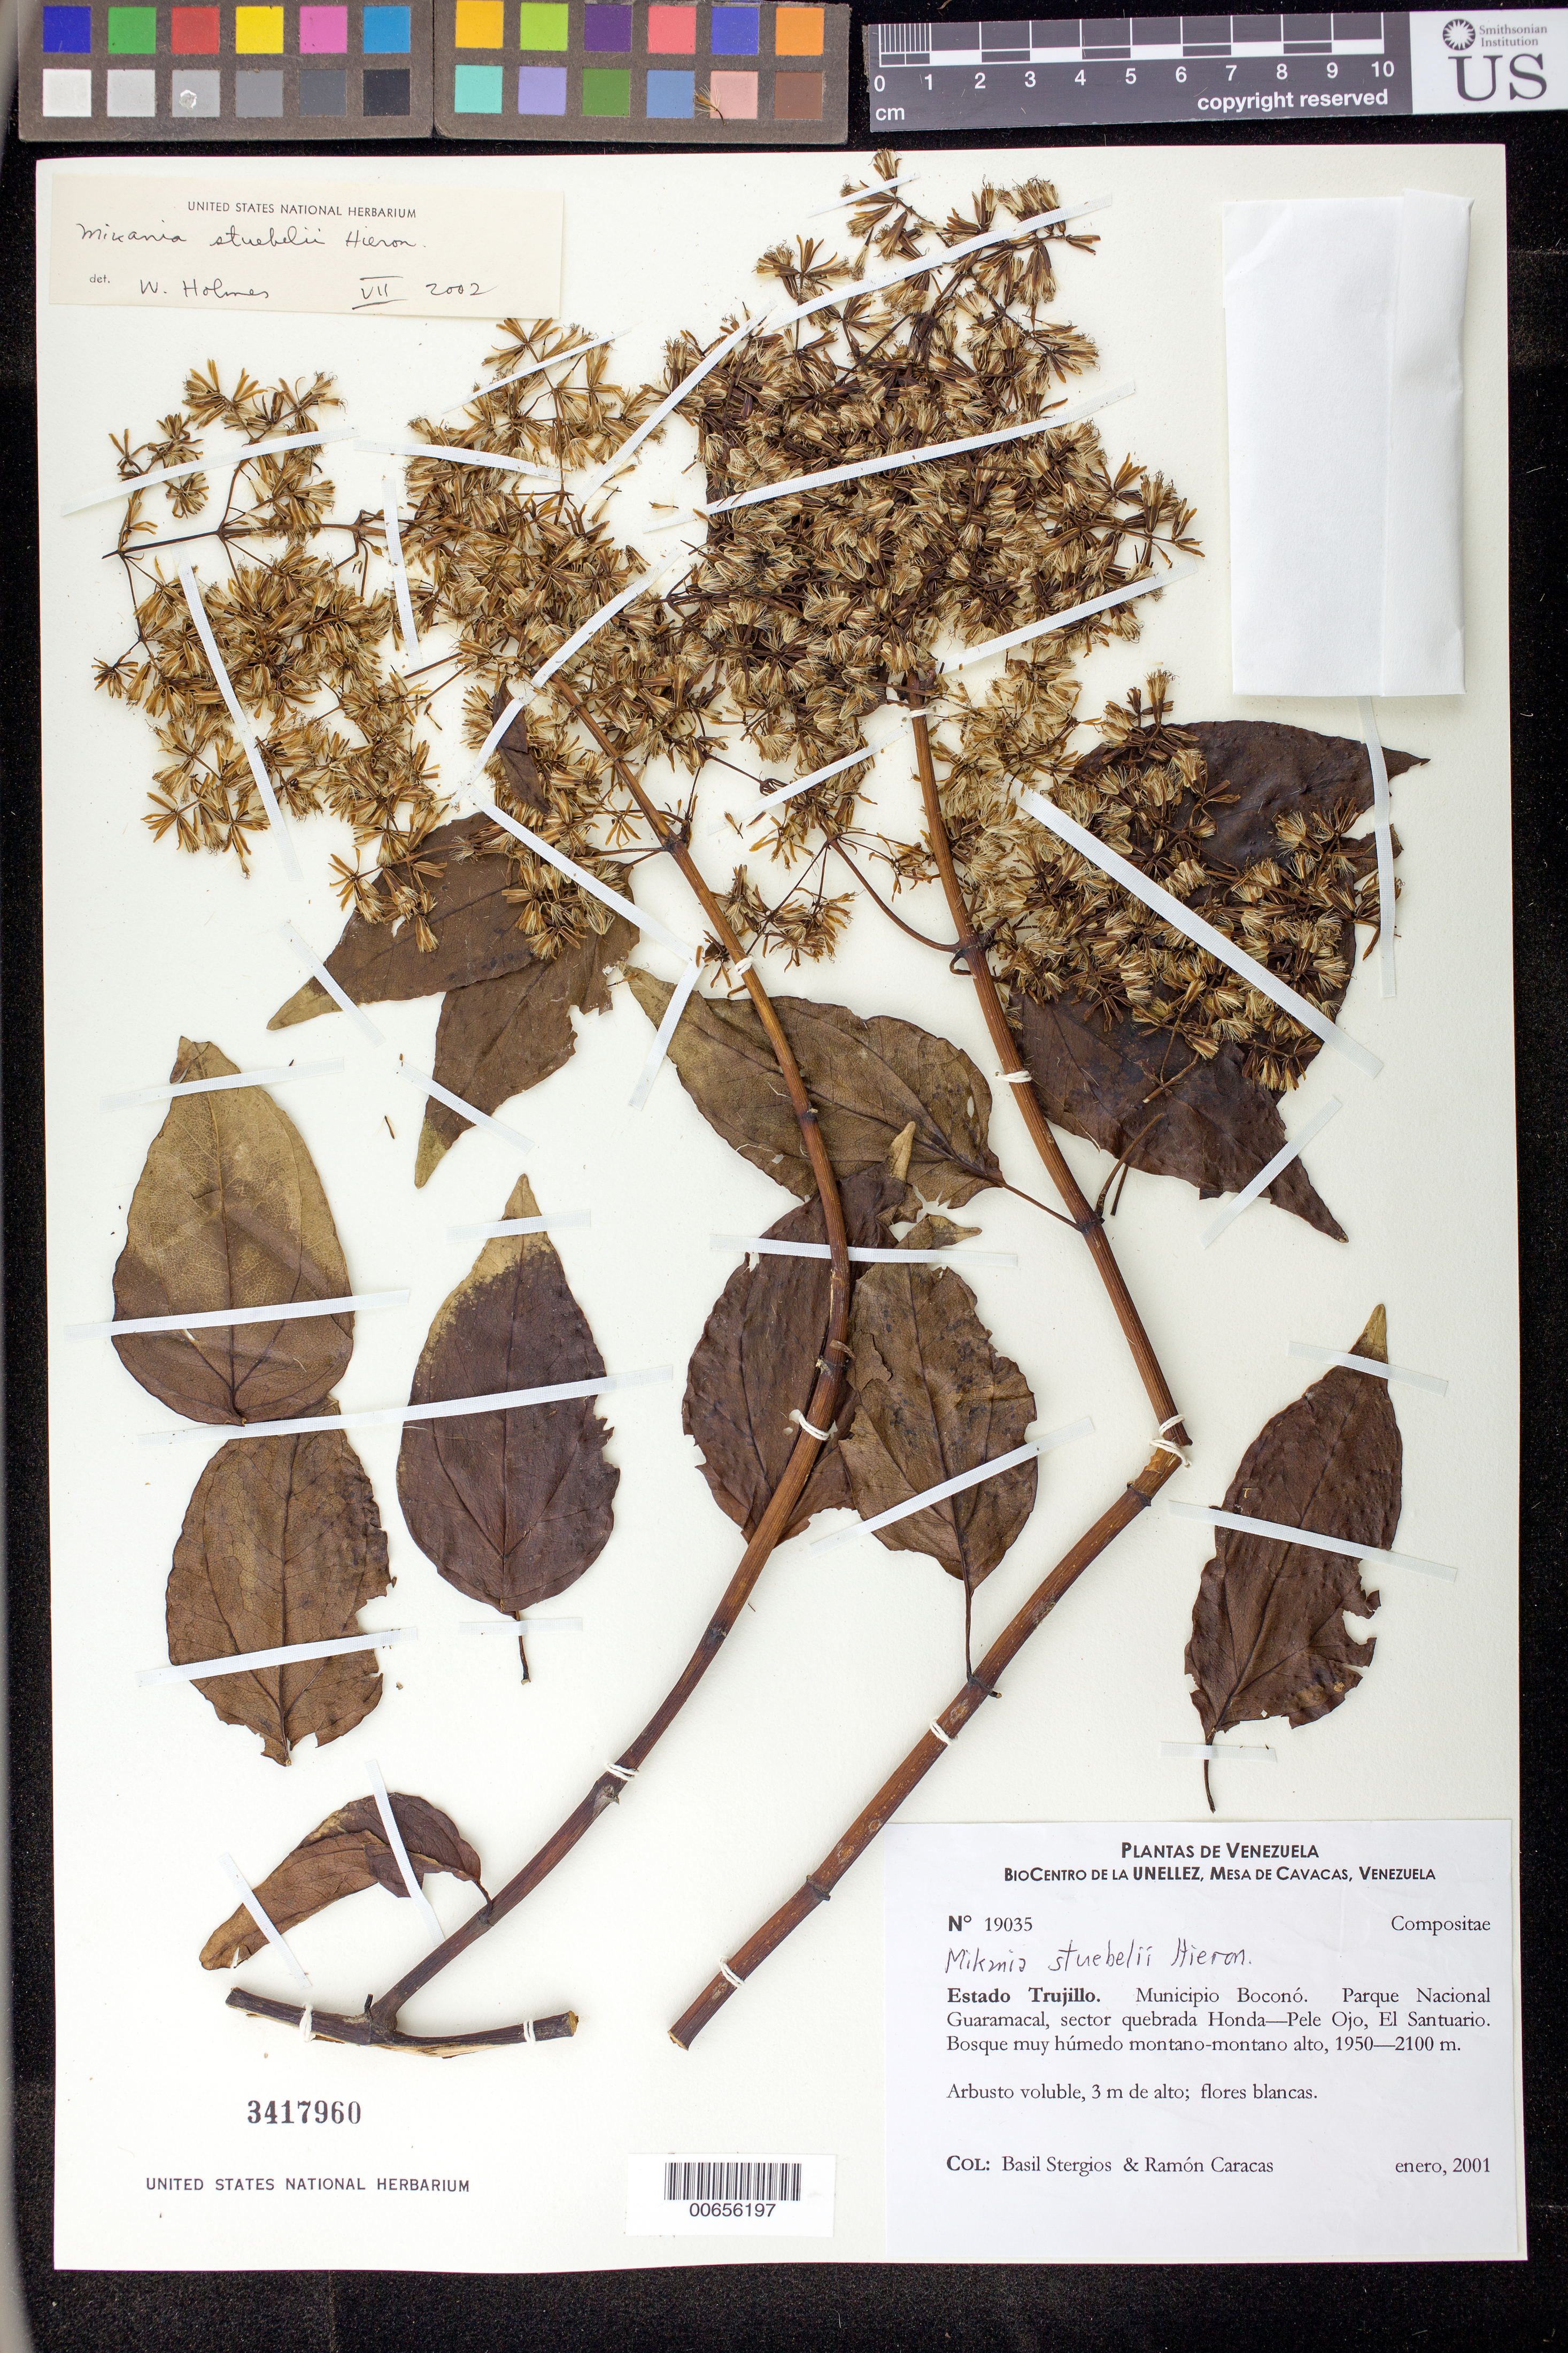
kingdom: Plantae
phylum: Tracheophyta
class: Magnoliopsida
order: Asterales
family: Asteraceae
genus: Mikania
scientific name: Mikania stuebelii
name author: Hieron.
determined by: Robinson, Harold E., (US)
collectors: B. G. Stergios & R. Caracas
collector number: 19035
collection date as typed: Jan 2001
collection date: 2001-01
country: Venezuela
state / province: Trujillo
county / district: Boconó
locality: Parque Nacional Guaramacal, sector quebrada Honda-Pele Ojo, El Santuario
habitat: Bosque muy húmedo montano-montano alto.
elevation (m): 1950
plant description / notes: MY, PORT, TEX, US, VEN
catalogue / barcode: US 3417960